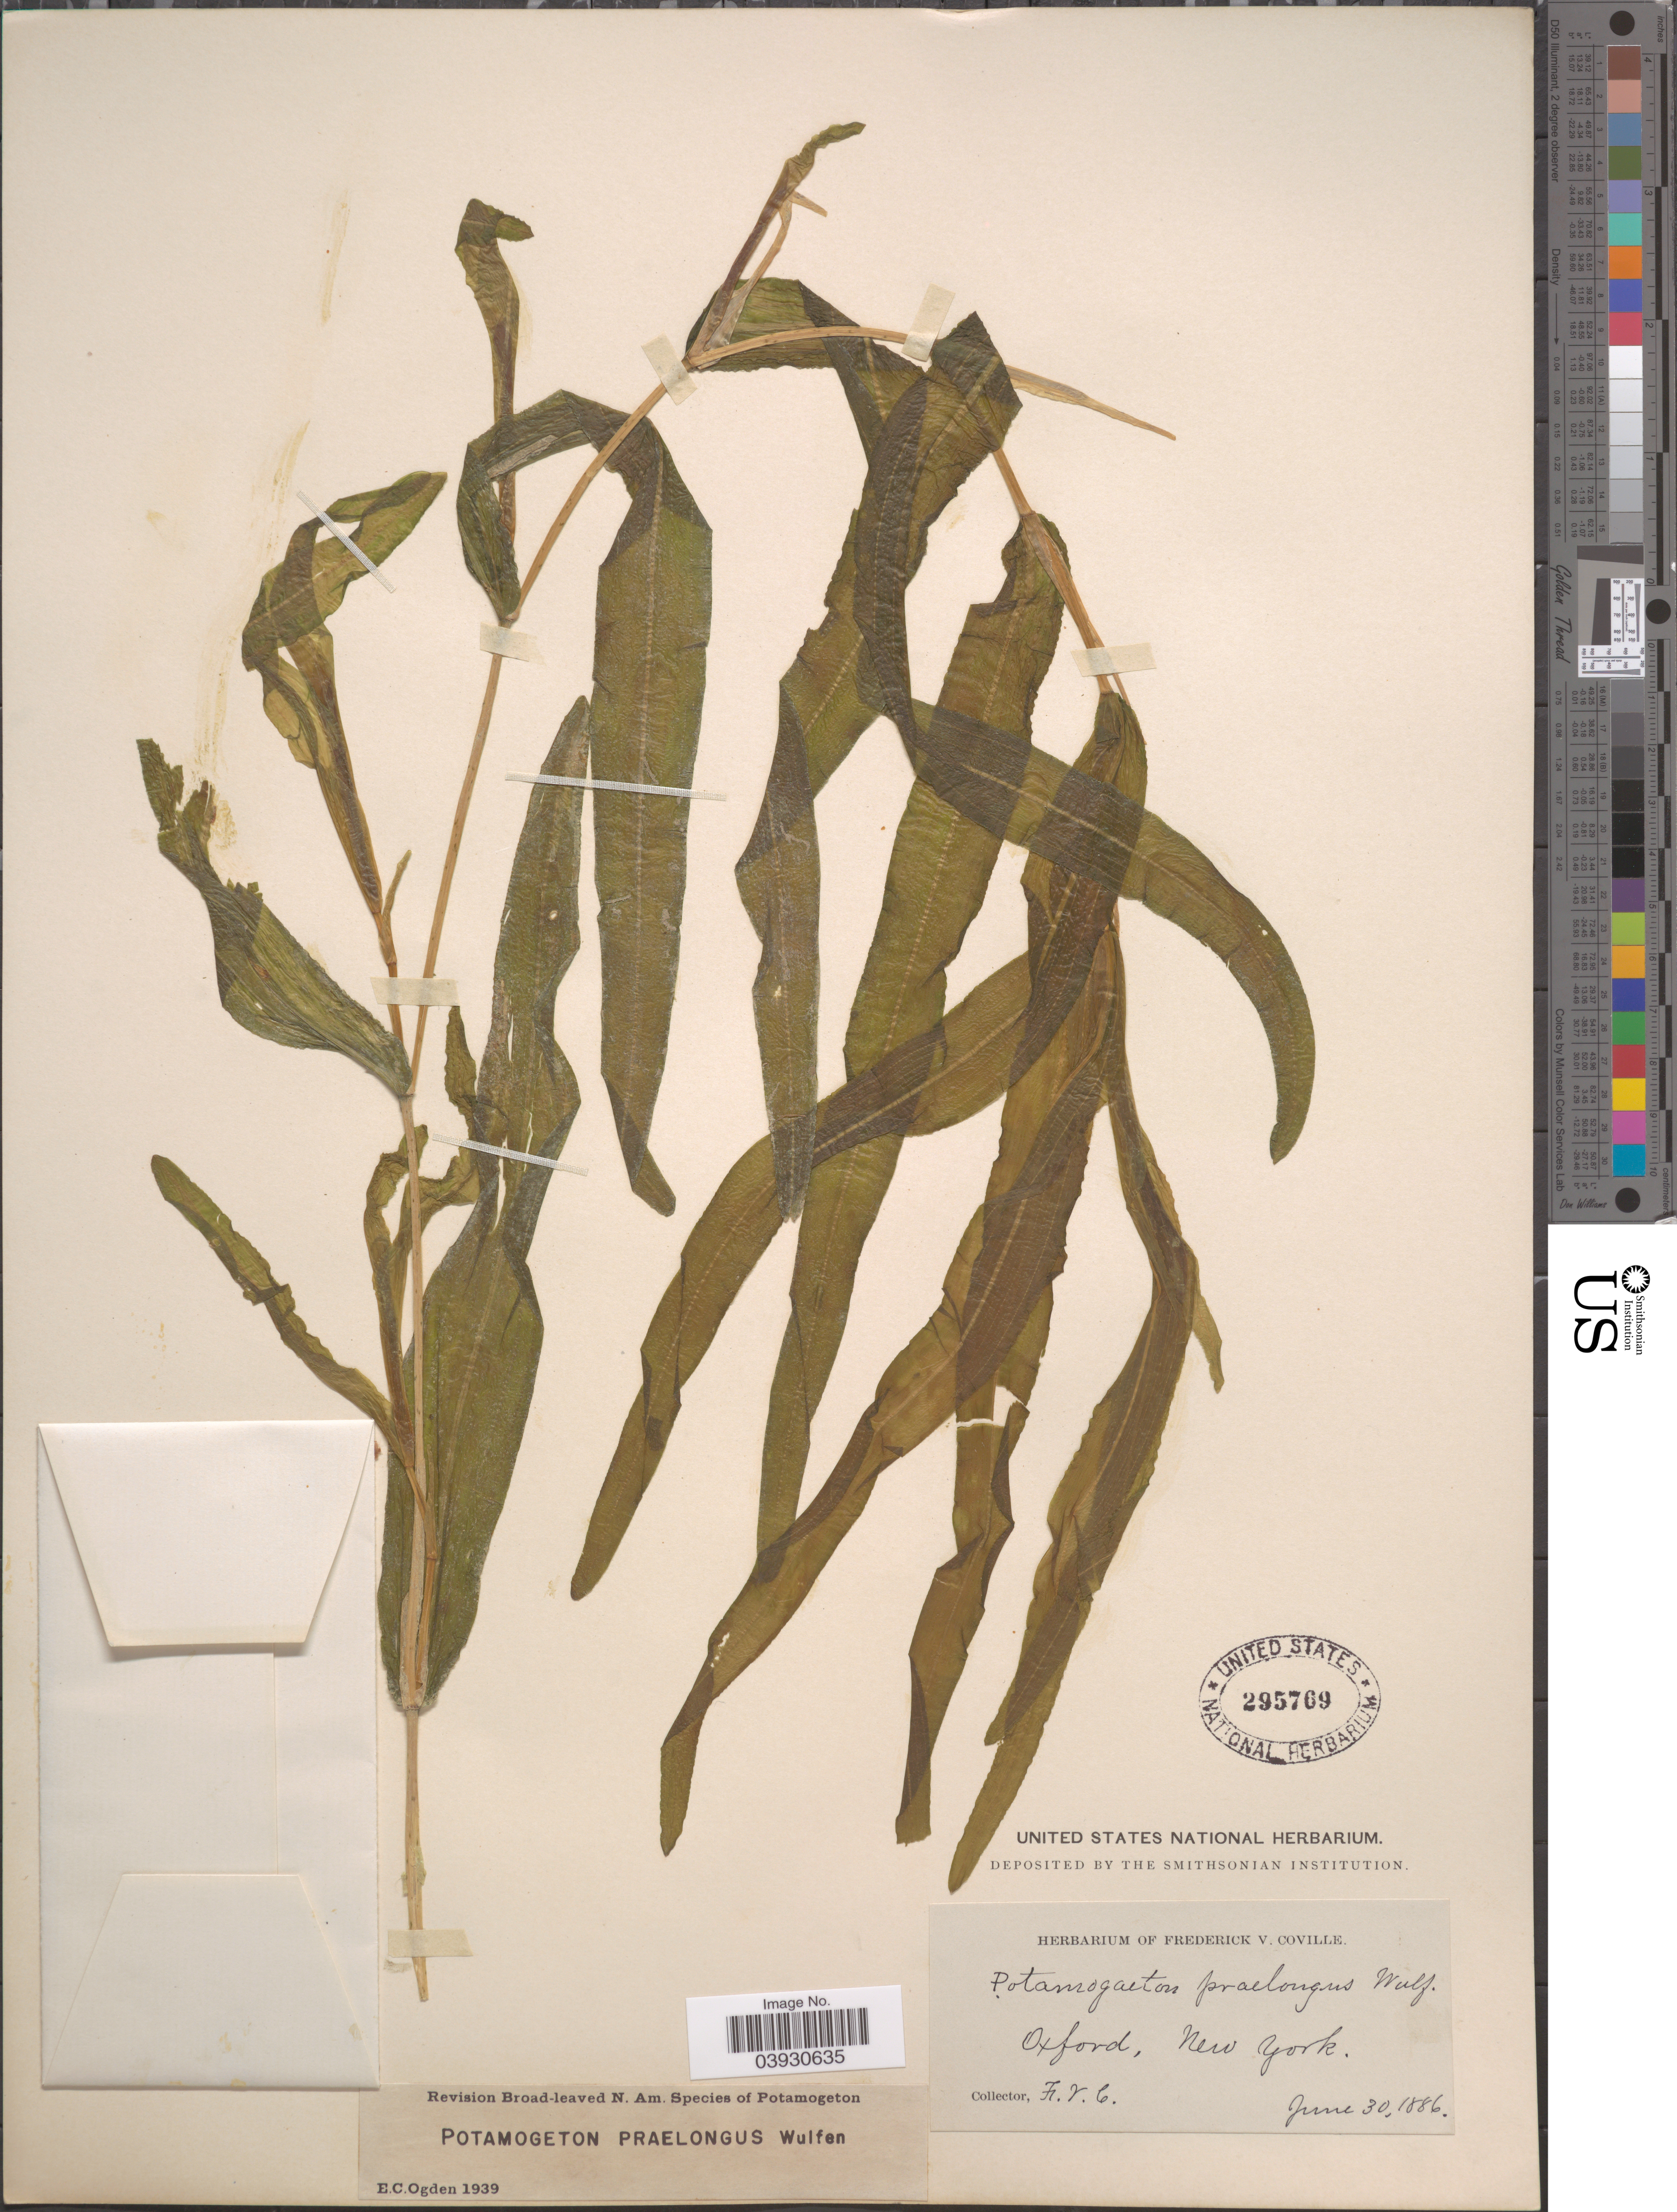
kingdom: Plantae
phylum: Tracheophyta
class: Liliopsida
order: Alismatales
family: Potamogetonaceae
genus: Potamogeton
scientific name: Potamogeton praelongus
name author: Wulfen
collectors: F. V. Coville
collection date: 1886-06-30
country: United States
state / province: New York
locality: Oxford.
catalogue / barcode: US 295769